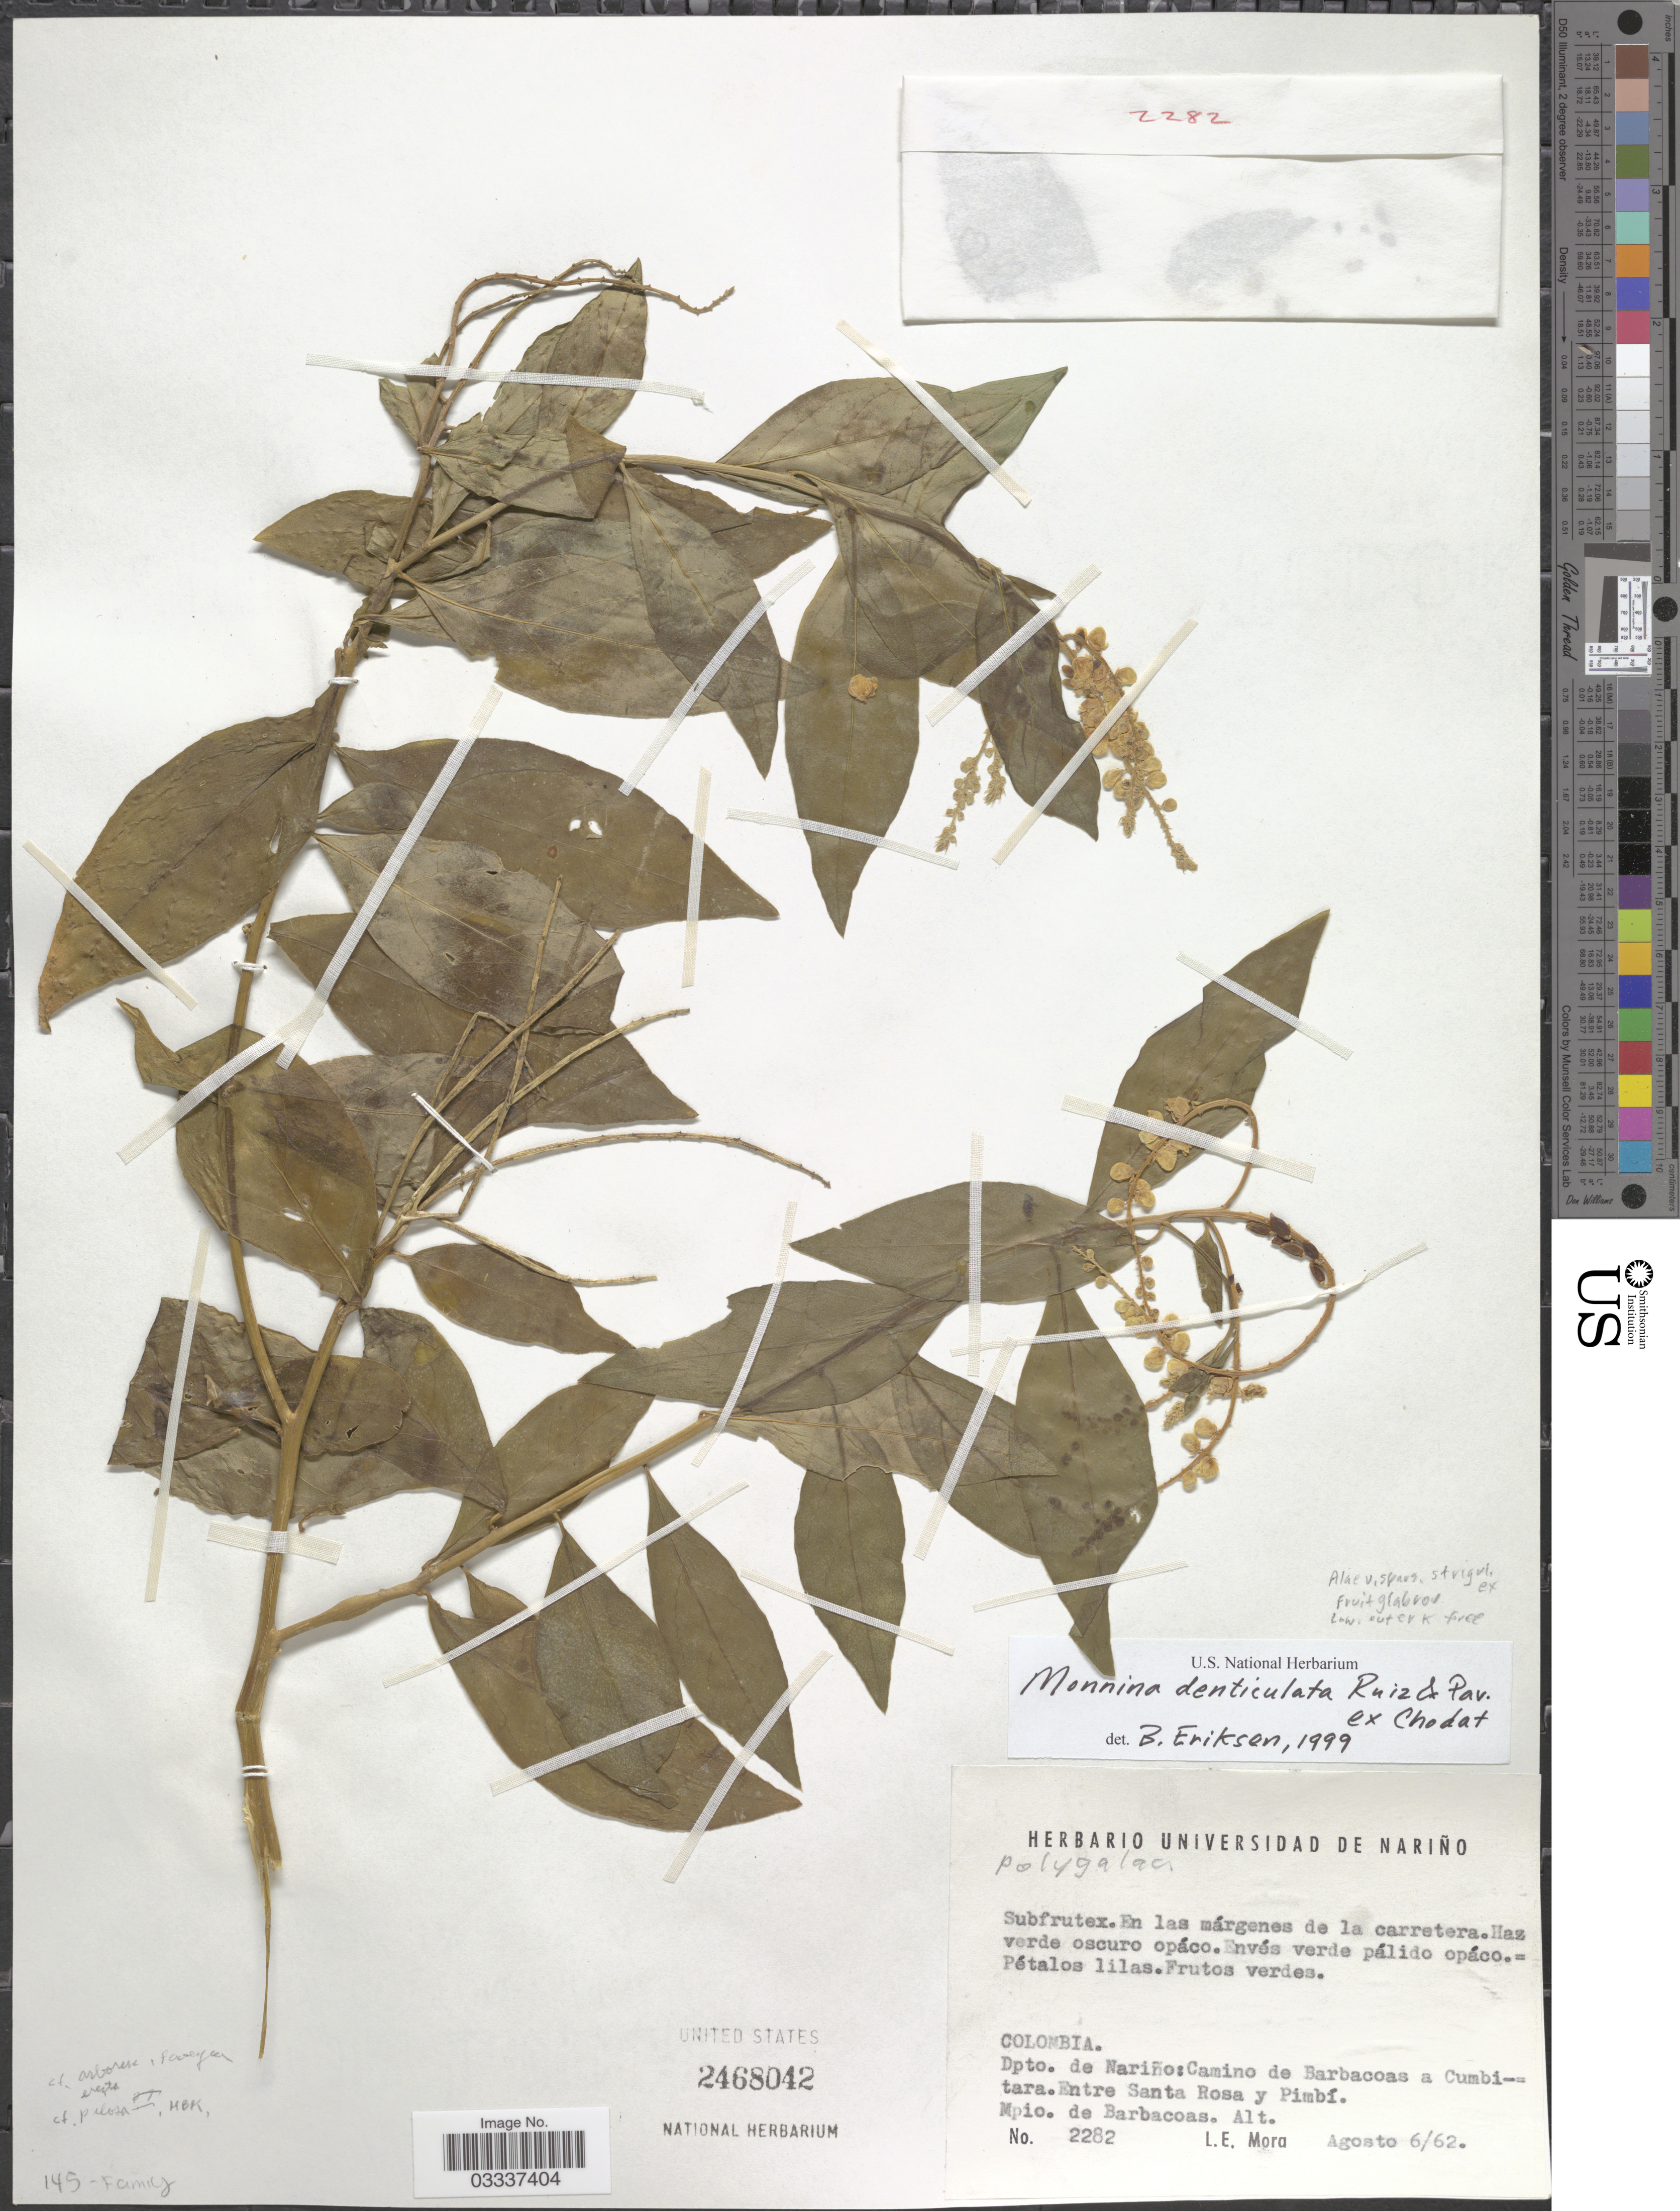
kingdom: Plantae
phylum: Tracheophyta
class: Magnoliopsida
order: Fabales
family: Polygalaceae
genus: Monnina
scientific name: Monnina denticulata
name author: Ruiz & Pav. ex Chodat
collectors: L. Mora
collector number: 2282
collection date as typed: Transcribed d/m/y: 6/8/62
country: Colombia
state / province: Nariño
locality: Dpto. de Nariño: Camino de Barbacoas a Cumbitara. Entre Santa Rosa y Pimbí. Mpio. de Barbacoas.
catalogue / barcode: US 2468042